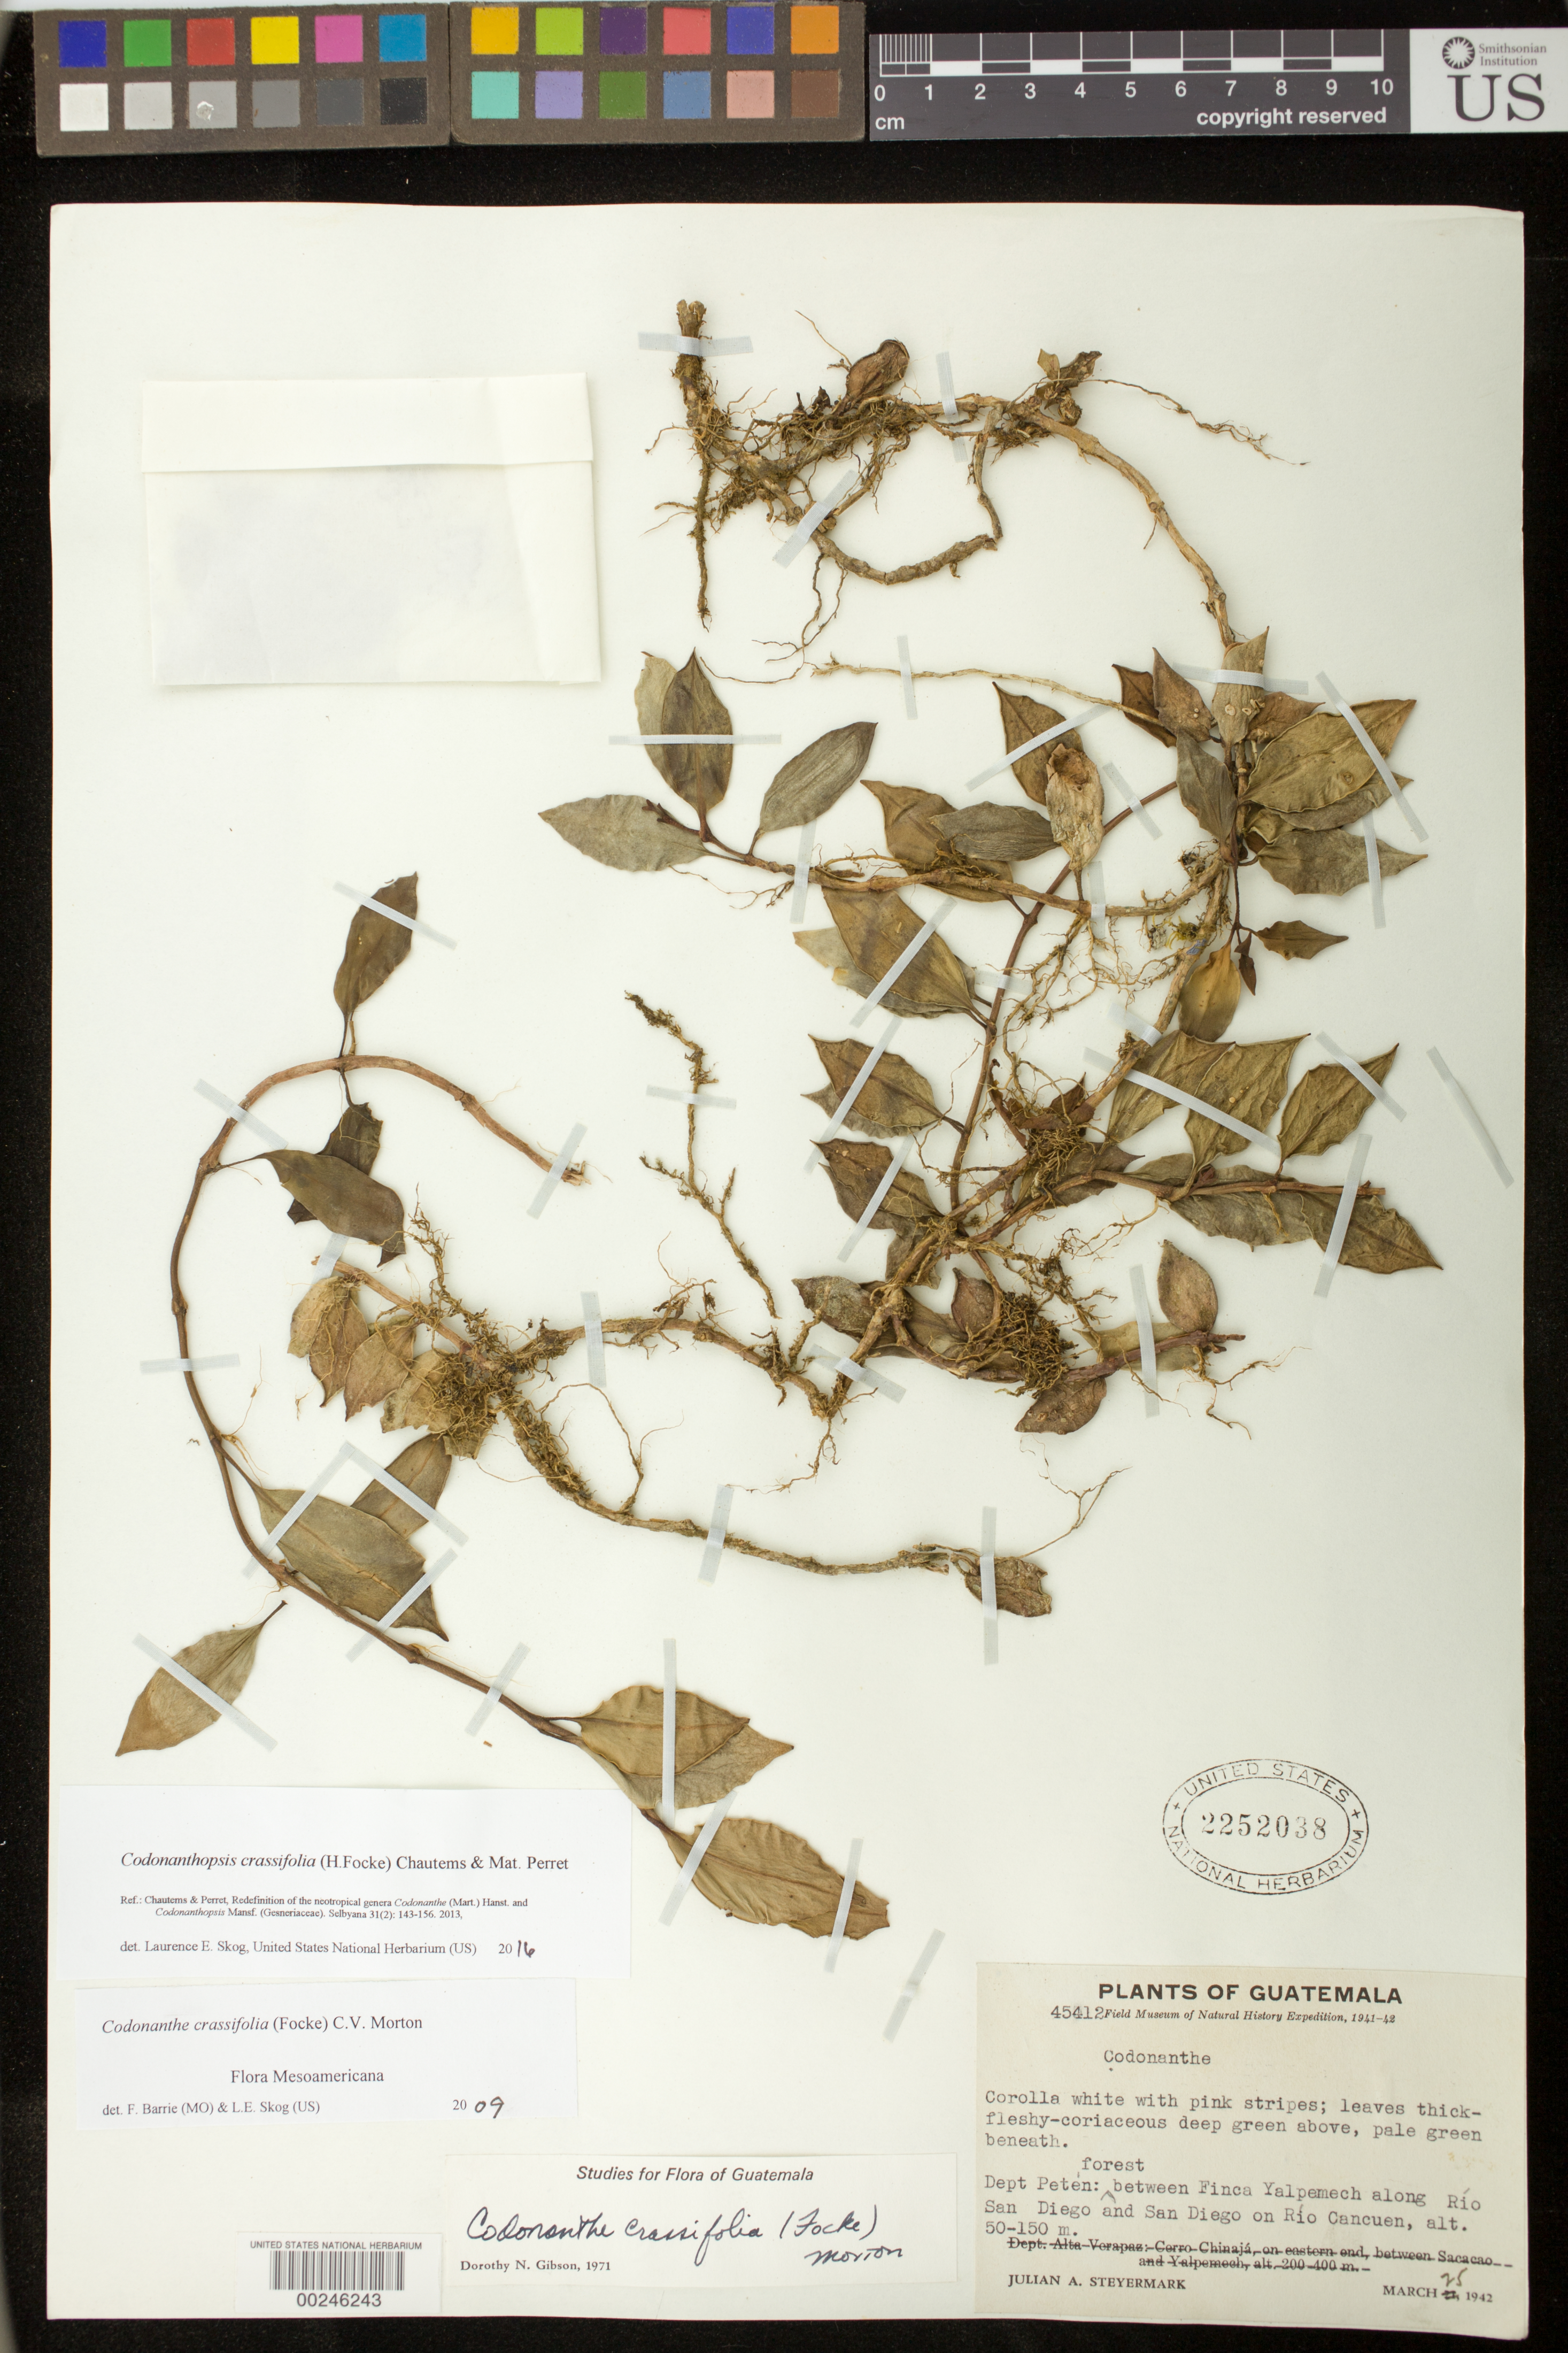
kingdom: Plantae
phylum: Tracheophyta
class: Magnoliopsida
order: Lamiales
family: Gesneriaceae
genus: Codonanthopsis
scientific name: Codonanthopsis crassifolia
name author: (H. Focke) Chautems & Mat.Perret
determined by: Skog, Laurence E.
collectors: J. Steyermark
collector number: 45412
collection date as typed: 25 Mar 1942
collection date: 1942-03-25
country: Guatemala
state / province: El Petén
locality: Between Finca Yalpemech along Rio San Diego and San Diego on Rio Cancuen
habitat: Forest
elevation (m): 50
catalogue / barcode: US 2252038